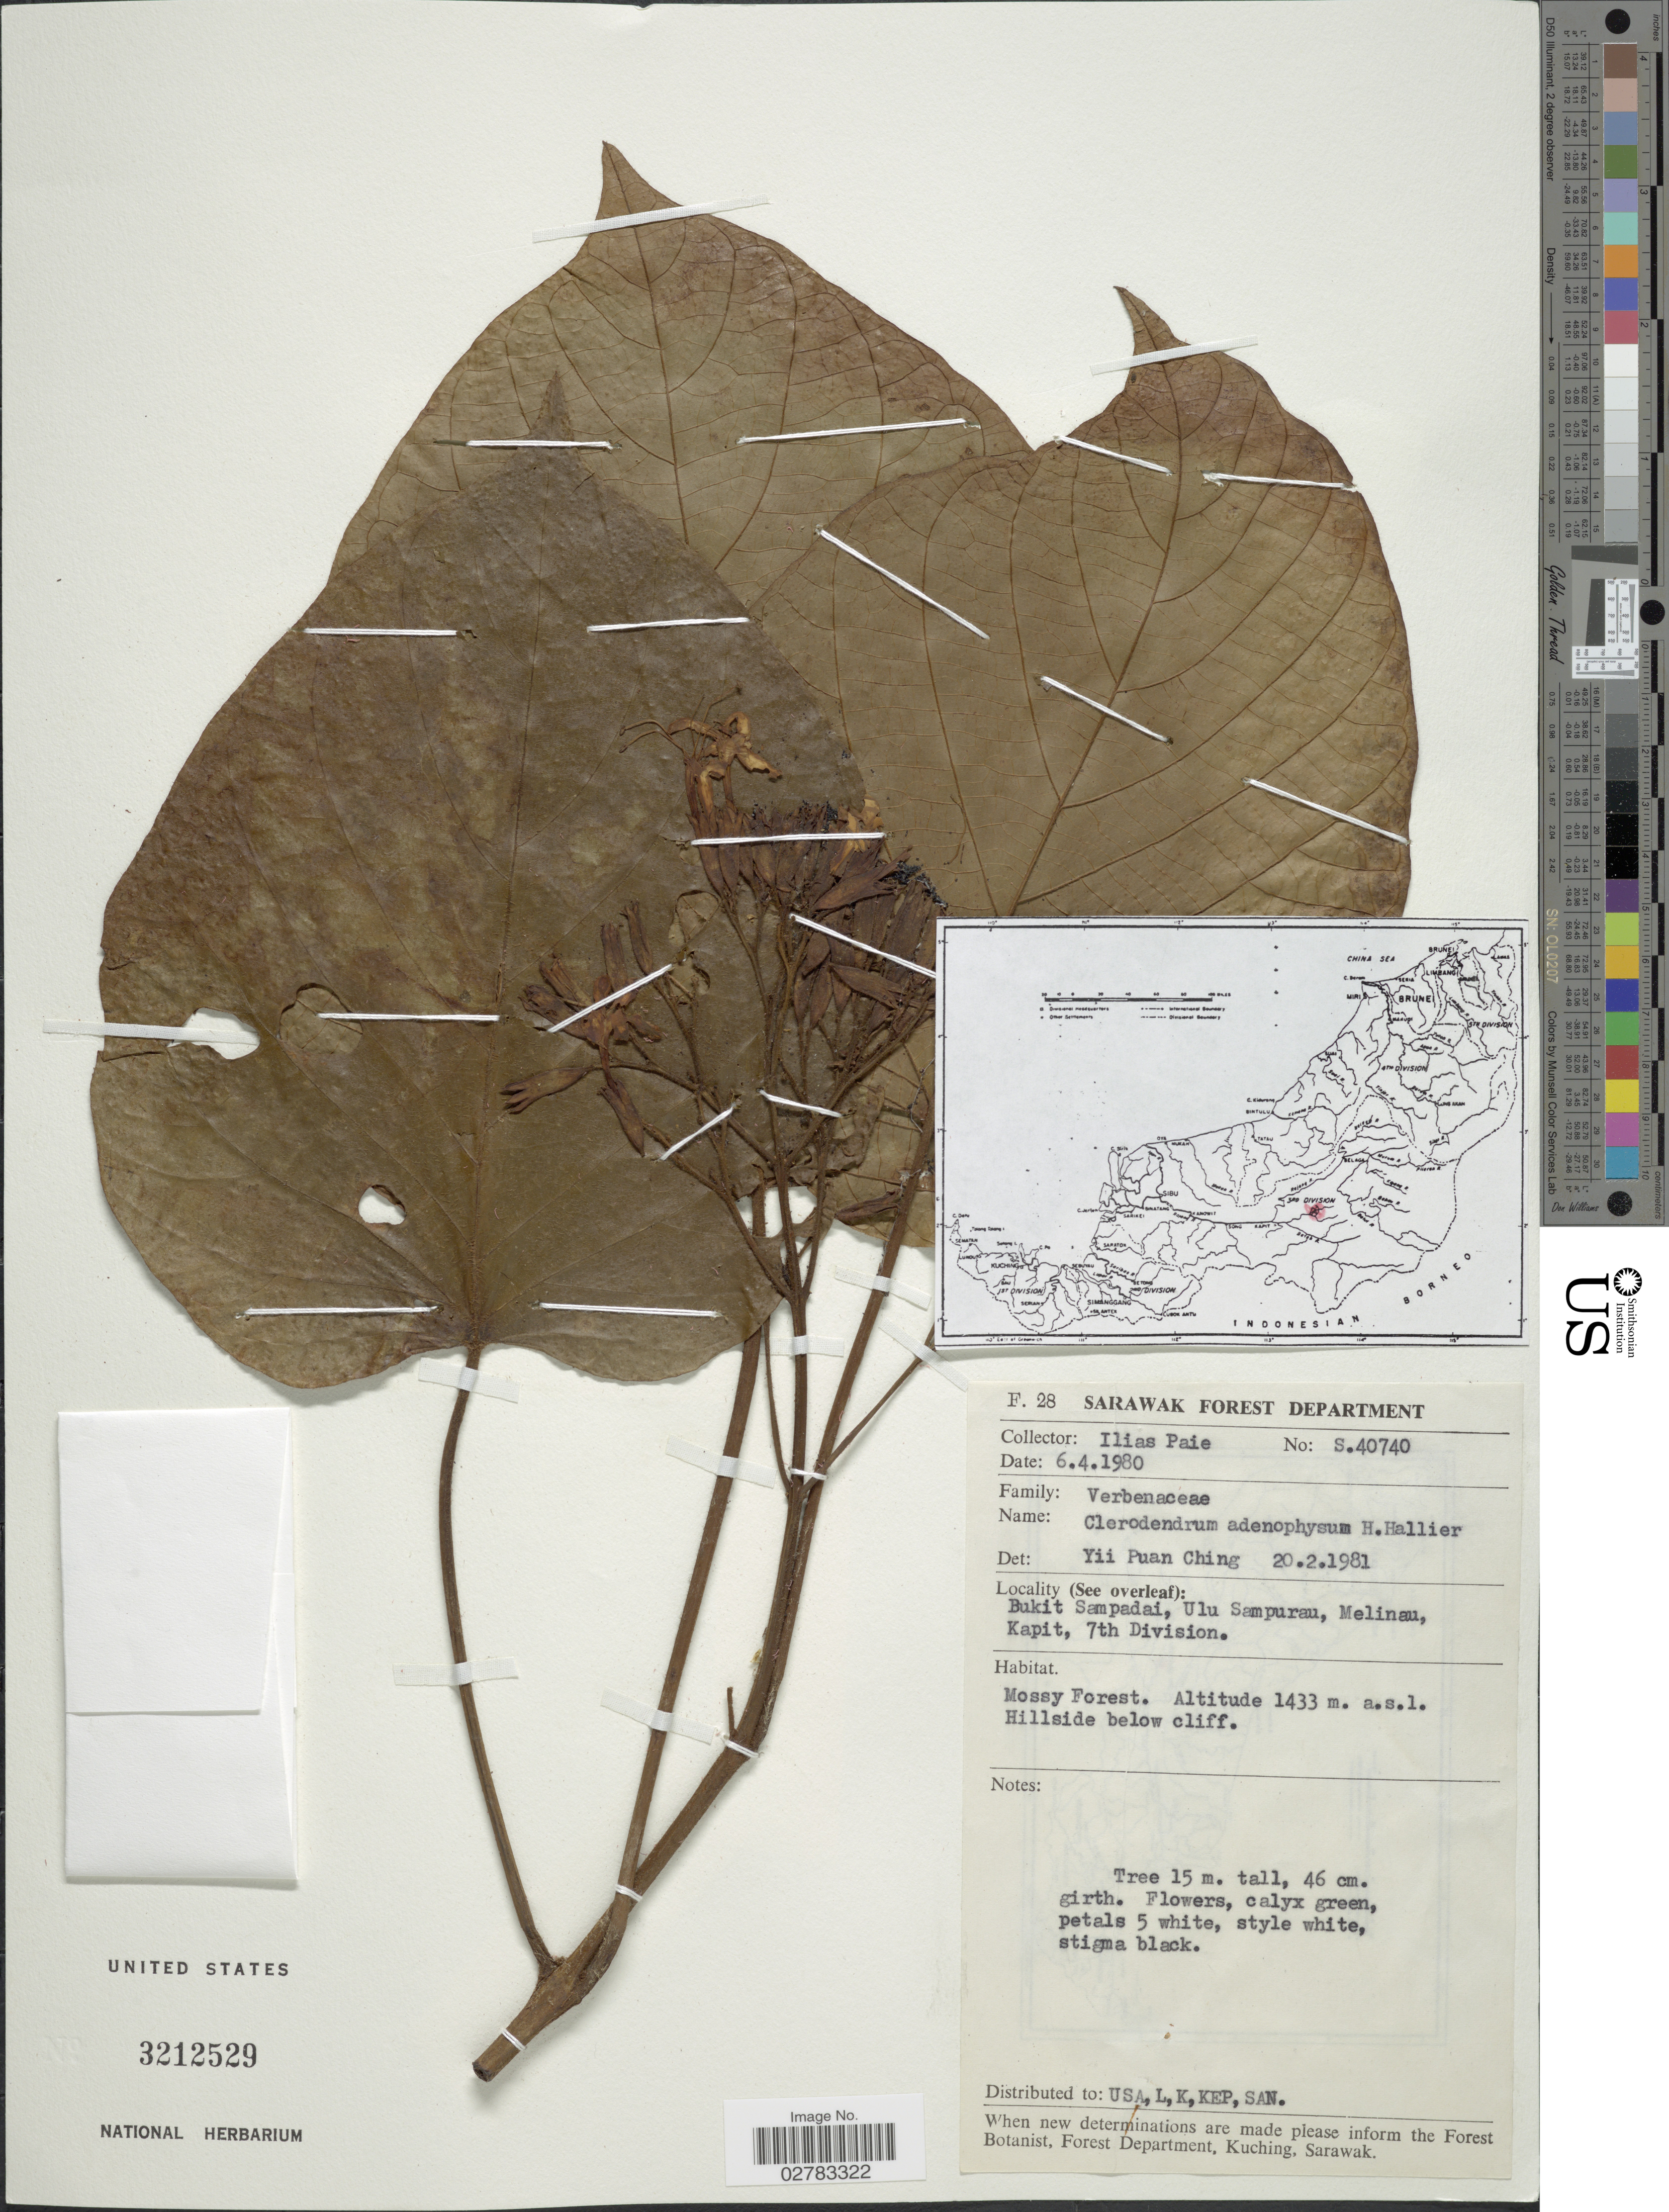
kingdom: Plantae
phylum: Tracheophyta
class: Magnoliopsida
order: Lamiales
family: Lamiaceae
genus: Clerodendrum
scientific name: Clerodendrum adenophysum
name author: Hall.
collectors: I. bin Paie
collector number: S.40740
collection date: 1980-04-06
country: Malaysia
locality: Bukit Sampadai, Ulu Sampurau, Melinau, Kapit, 7th Division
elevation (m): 1433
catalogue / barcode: US 3212529